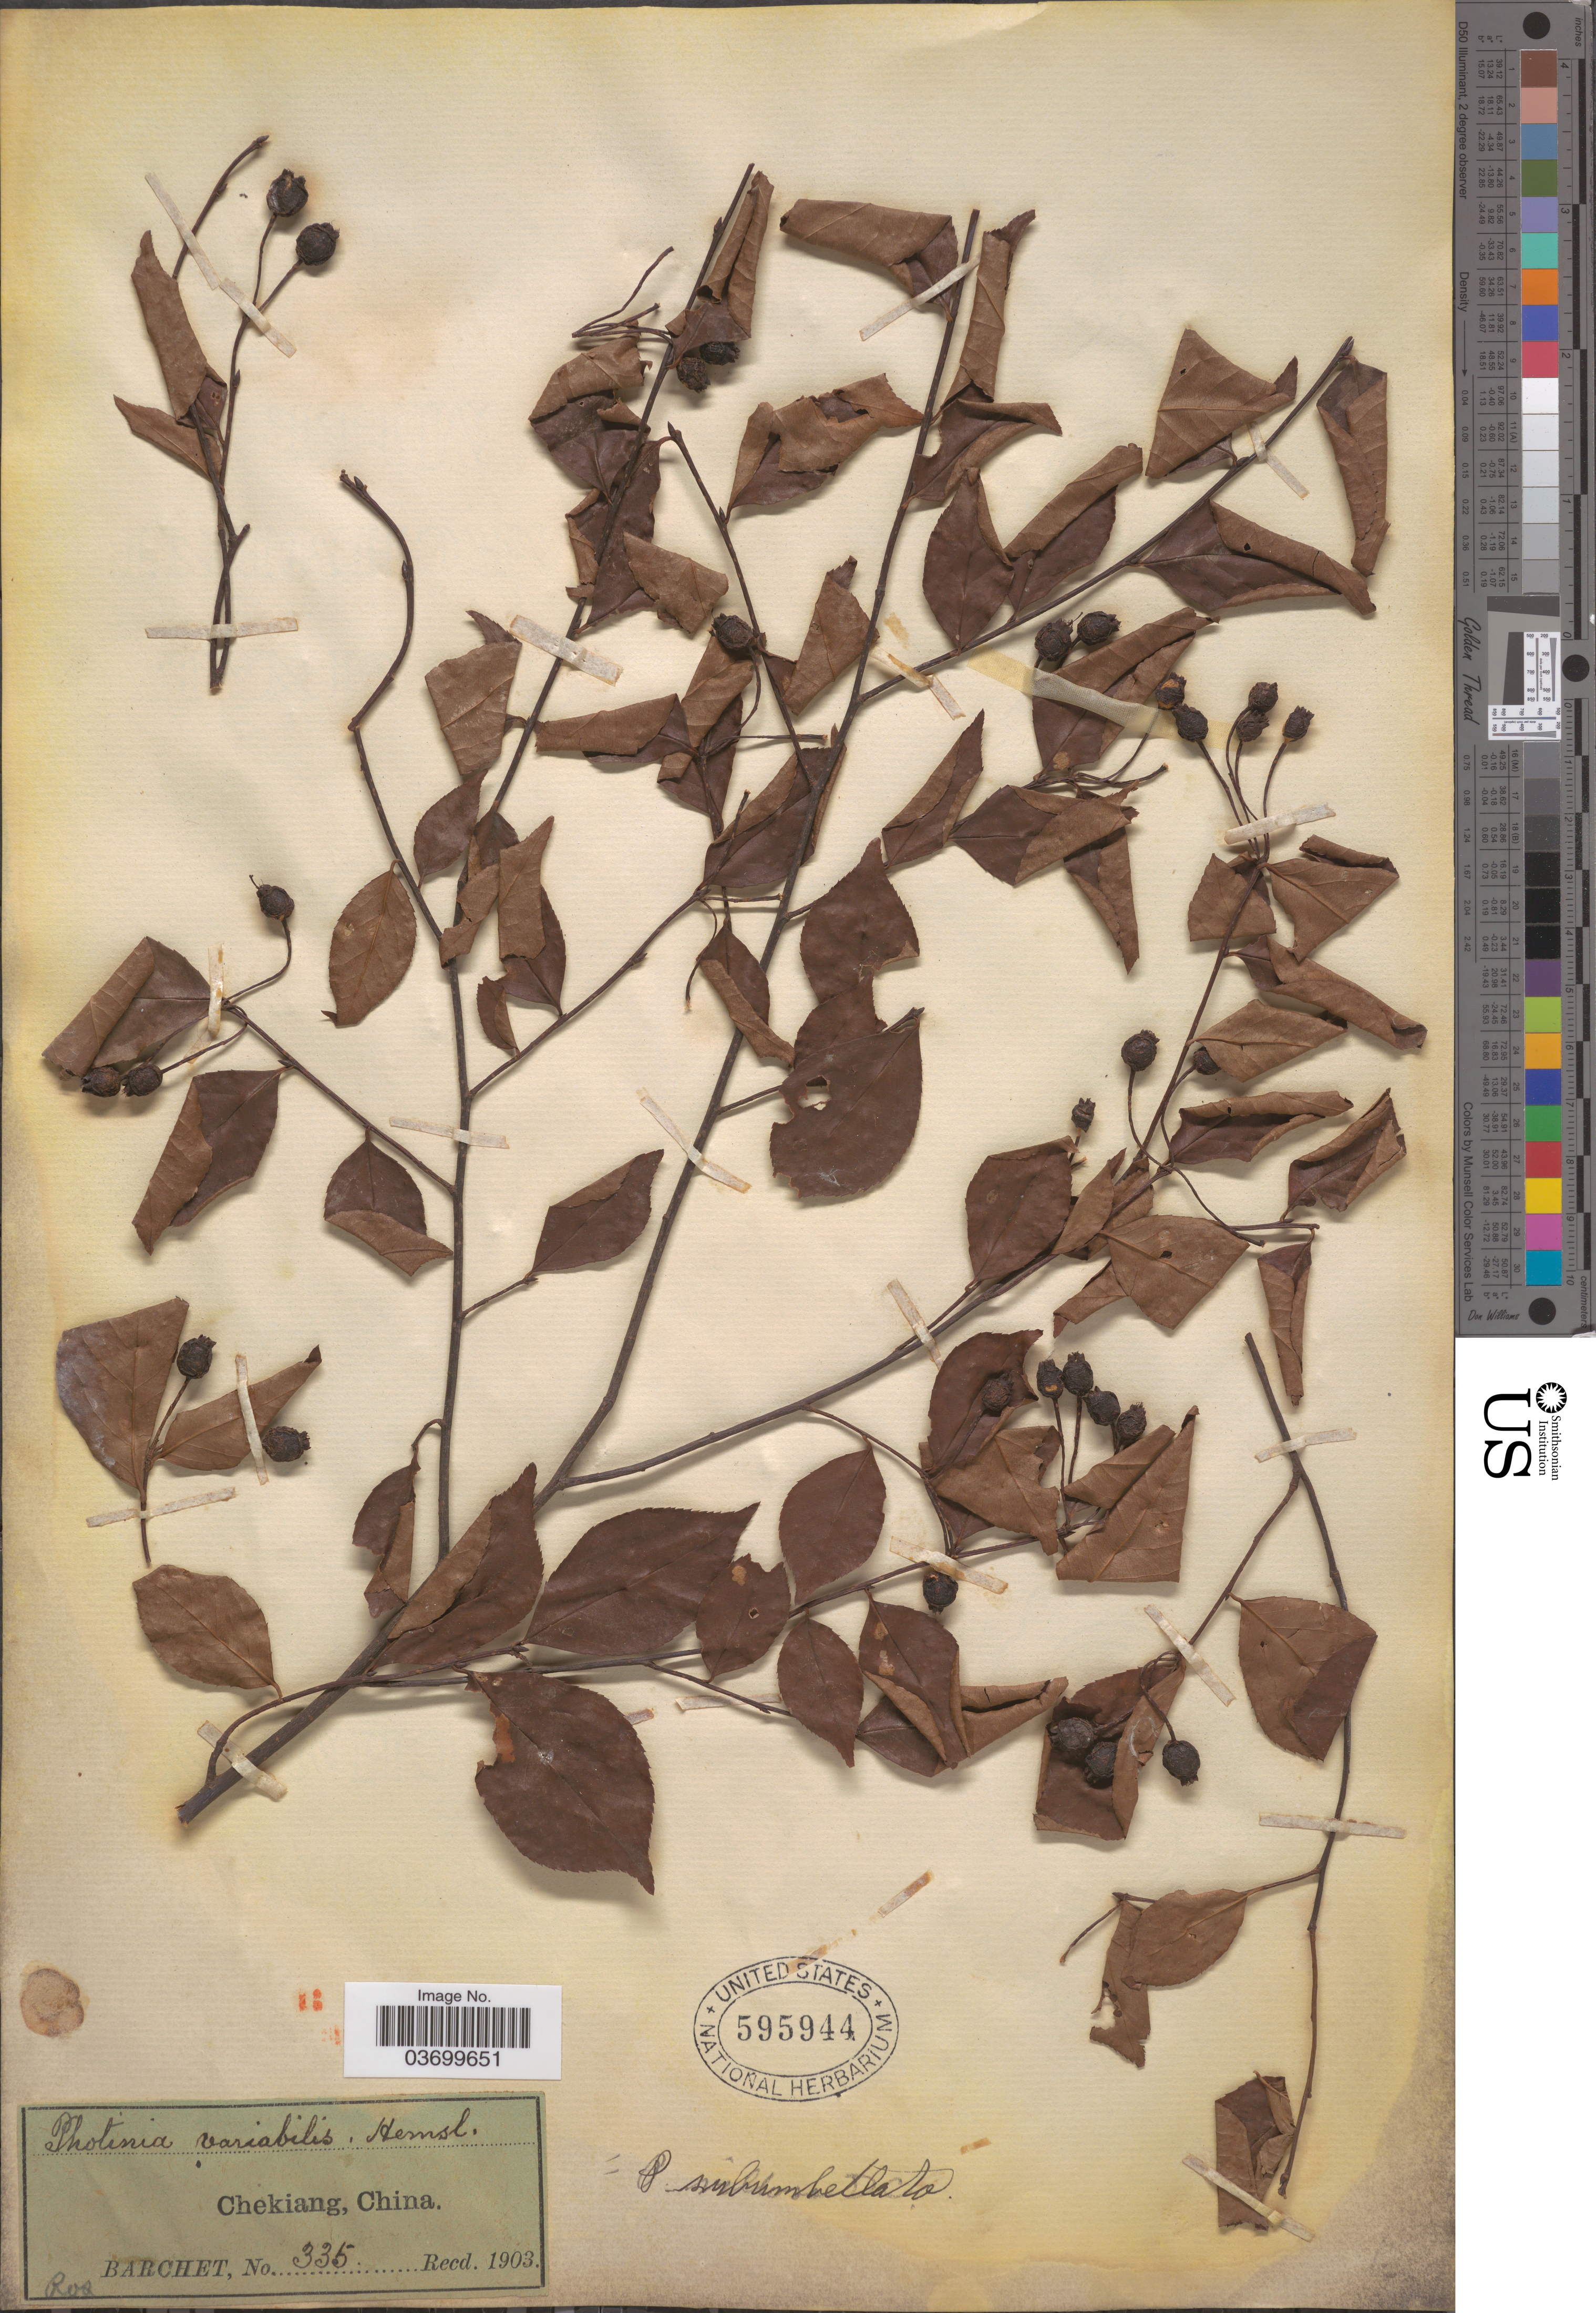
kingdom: Plantae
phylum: Tracheophyta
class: Magnoliopsida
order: Rosales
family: Rosaceae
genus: Photinia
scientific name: Photinia subumbellata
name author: Rehder & E.H. Wilson in Sarg.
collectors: Barchet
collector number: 335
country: China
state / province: Zhejiang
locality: Chekiang.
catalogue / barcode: US 595944